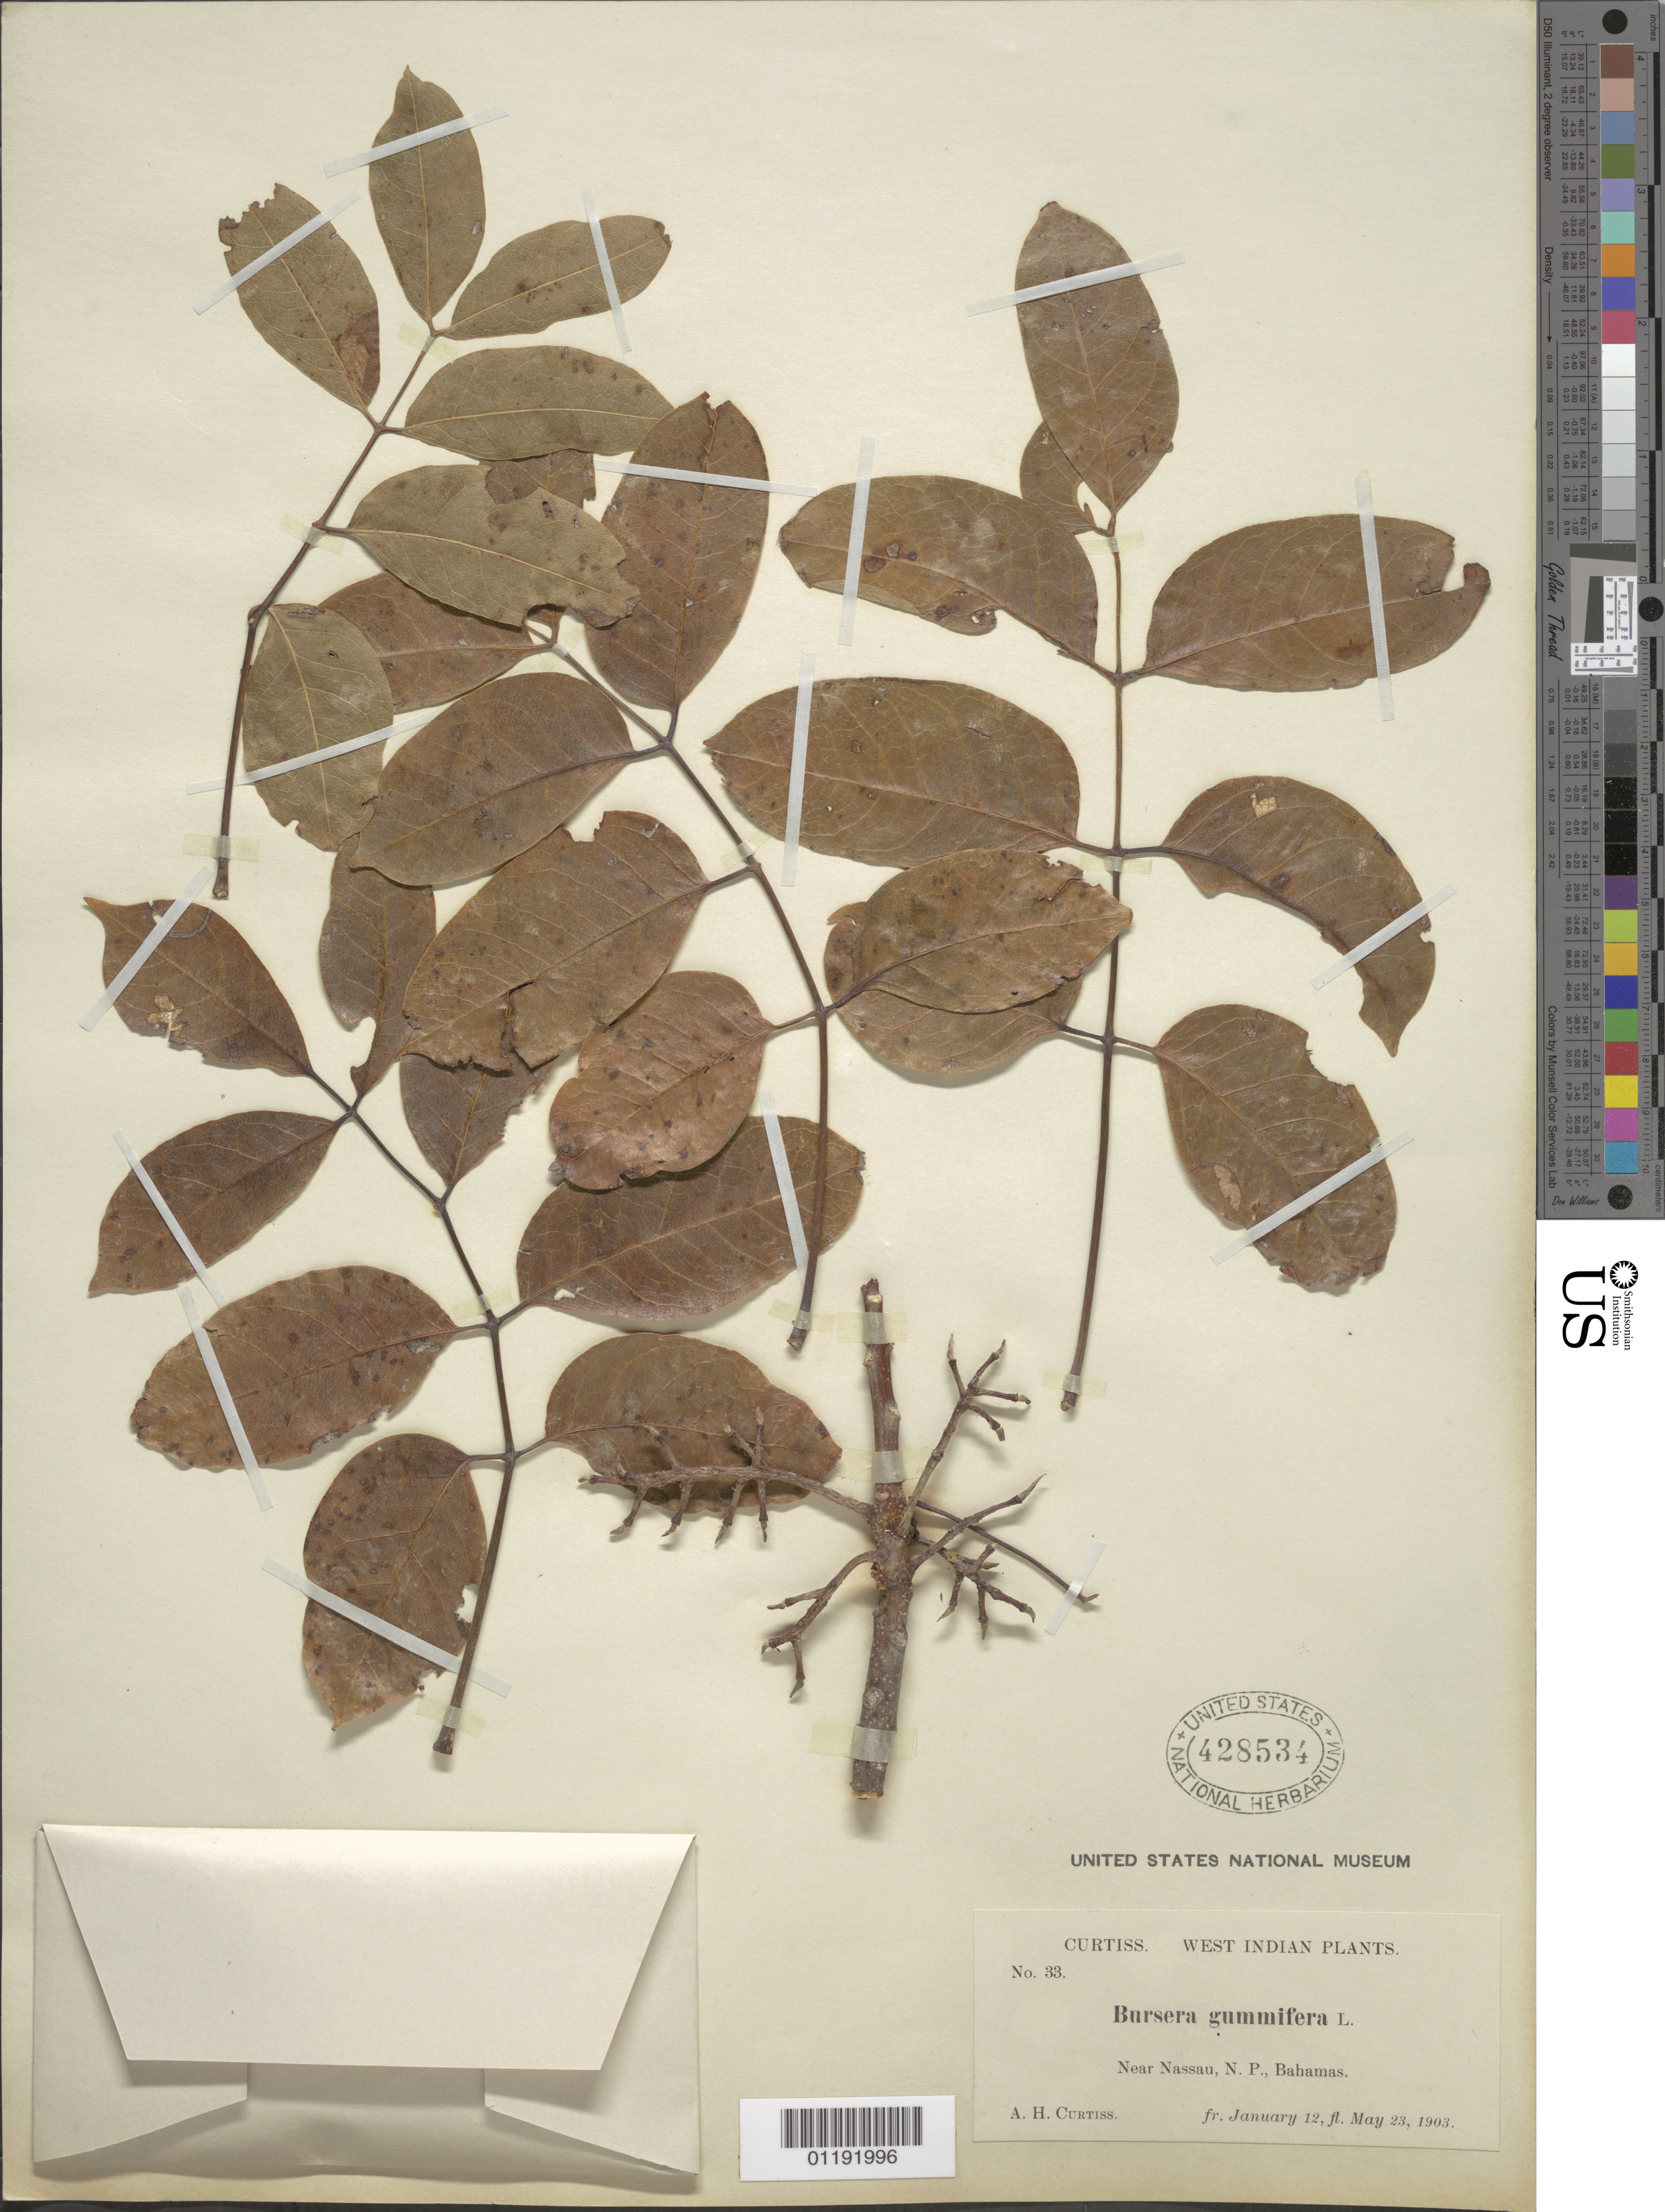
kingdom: Plantae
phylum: Tracheophyta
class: Magnoliopsida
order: Sapindales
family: Burseraceae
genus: Bursera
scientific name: Bursera simaruba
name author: (L.) Sarg.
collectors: A. H. Curtiss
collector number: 33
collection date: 1903-01-12/1903-05-23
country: Bahamas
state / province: New Providence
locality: near Nassau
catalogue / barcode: US 428534